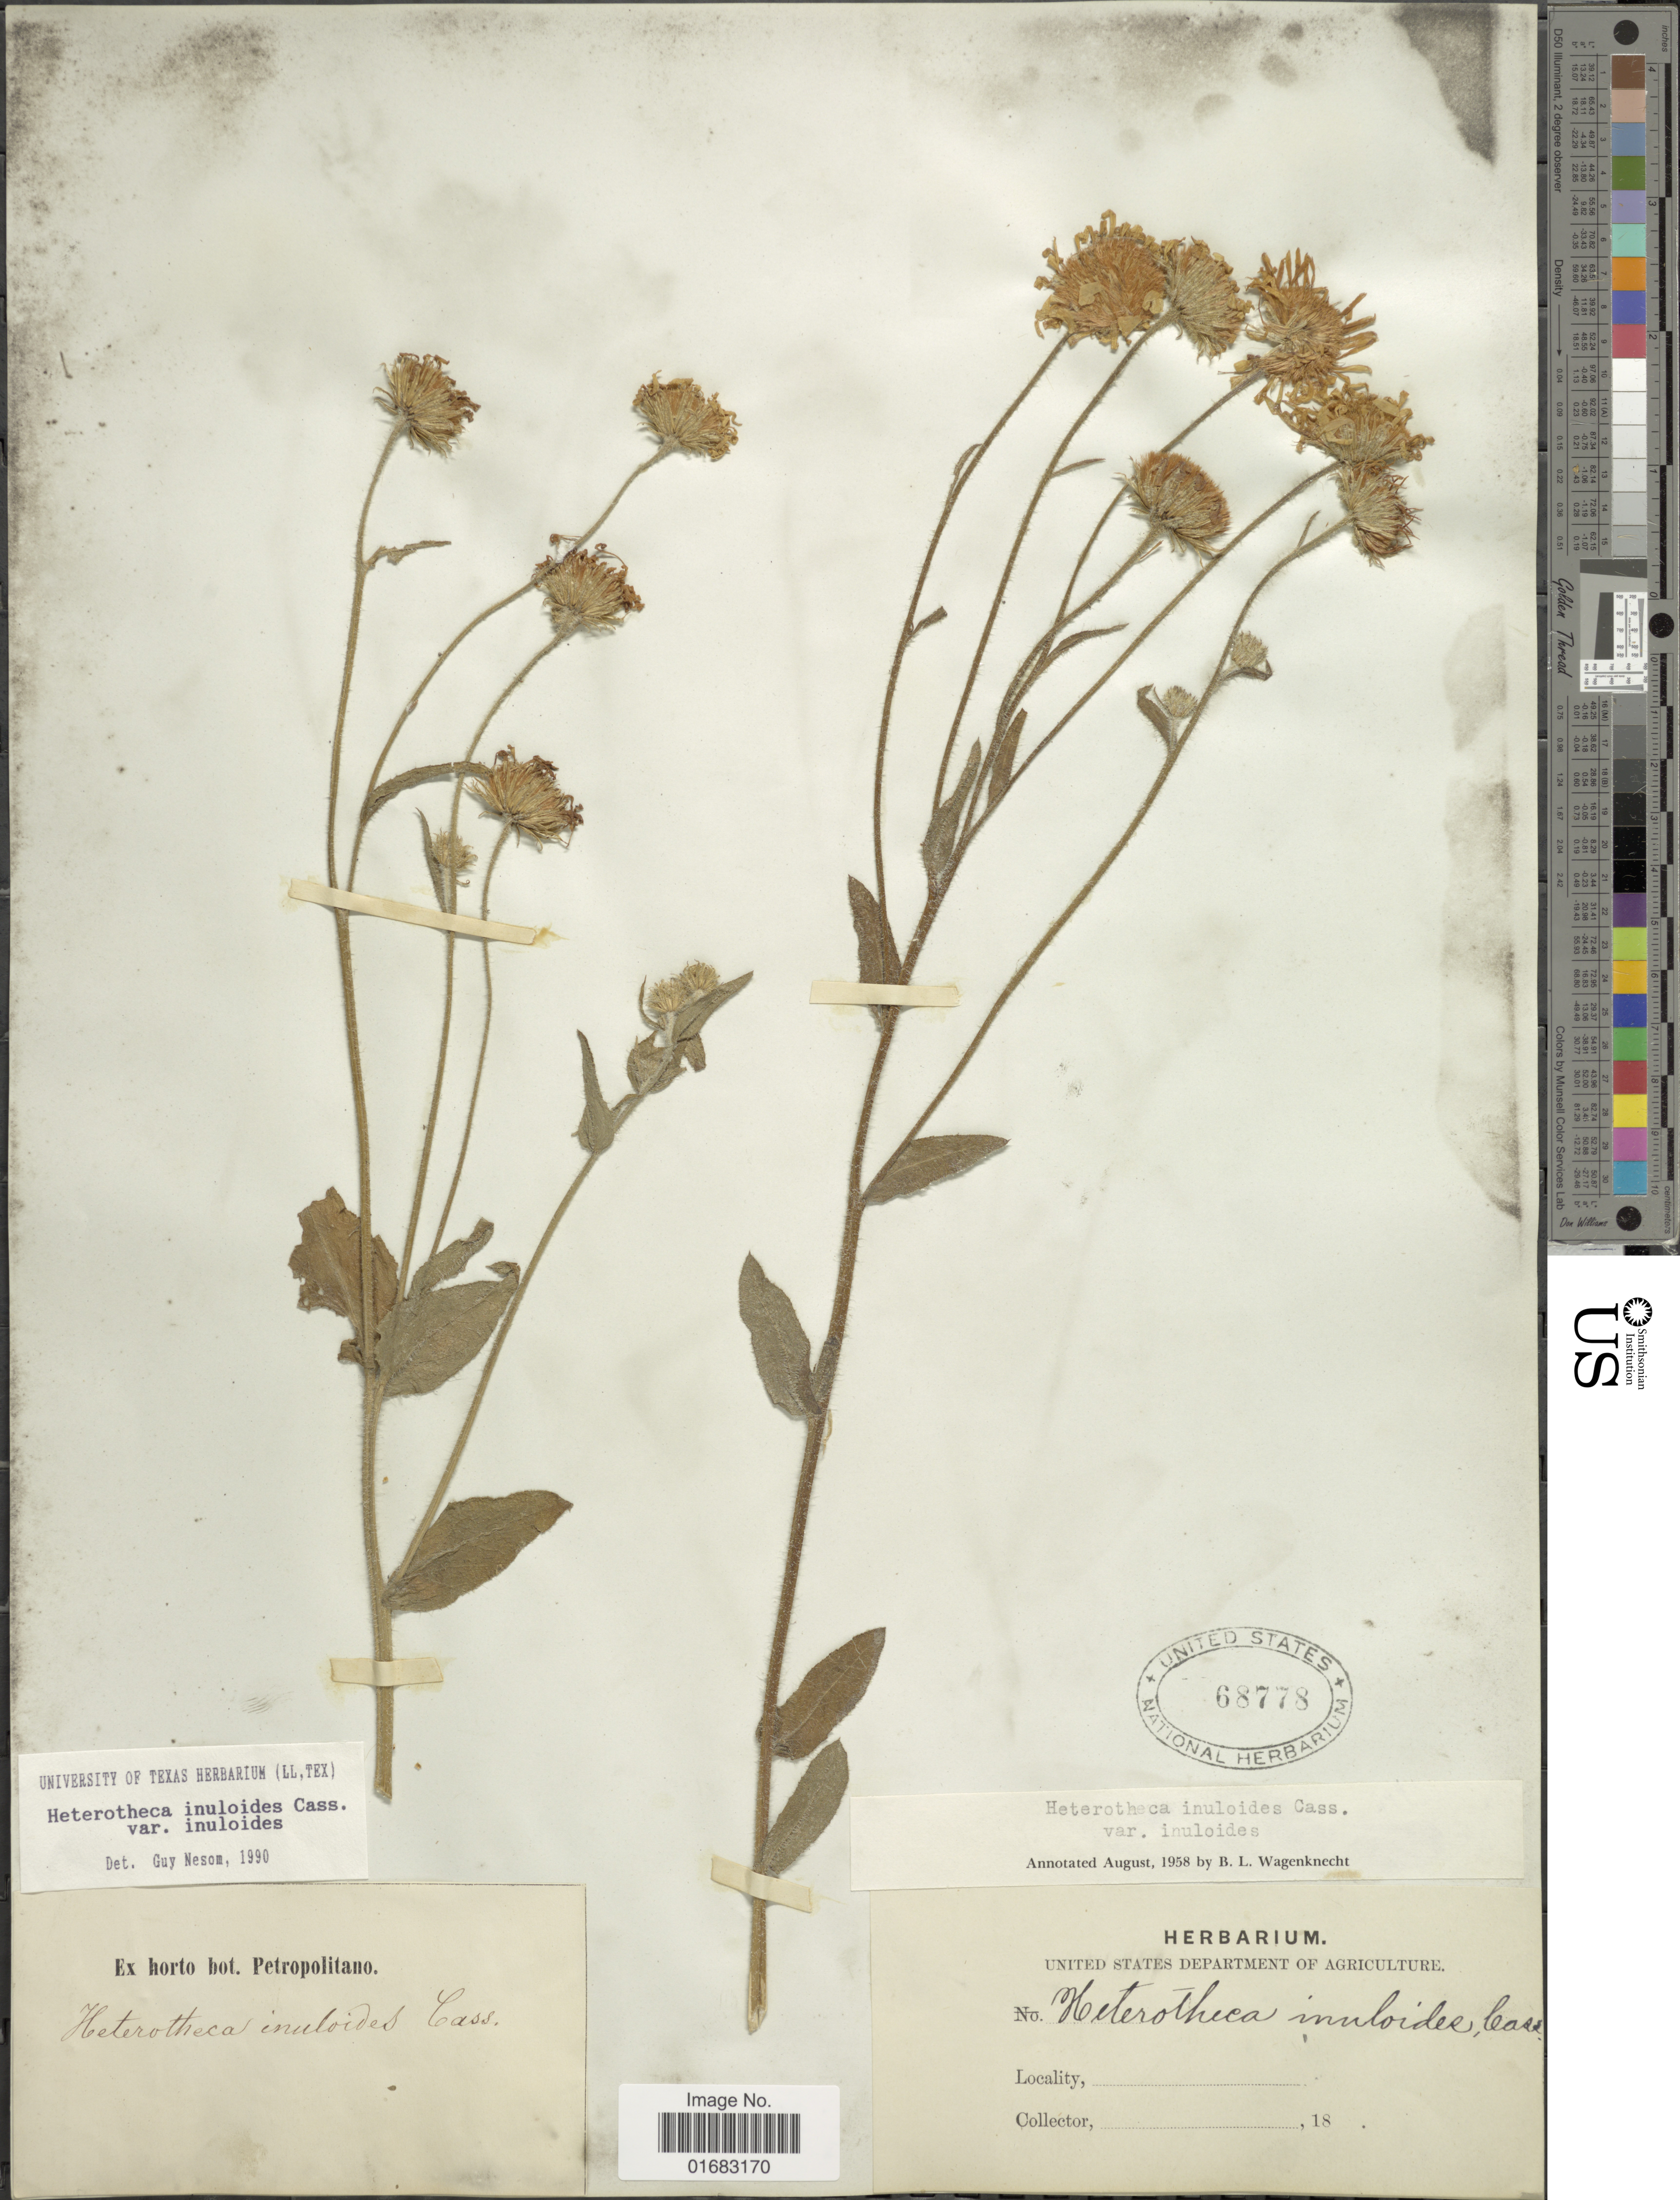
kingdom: Plantae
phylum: Tracheophyta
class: Magnoliopsida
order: Asterales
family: Asteraceae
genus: Heterotheca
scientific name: Heterotheca inuloides var. inuloides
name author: Cass.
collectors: ex Horto Bot. Petropolitano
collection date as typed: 18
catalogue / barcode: US 68778